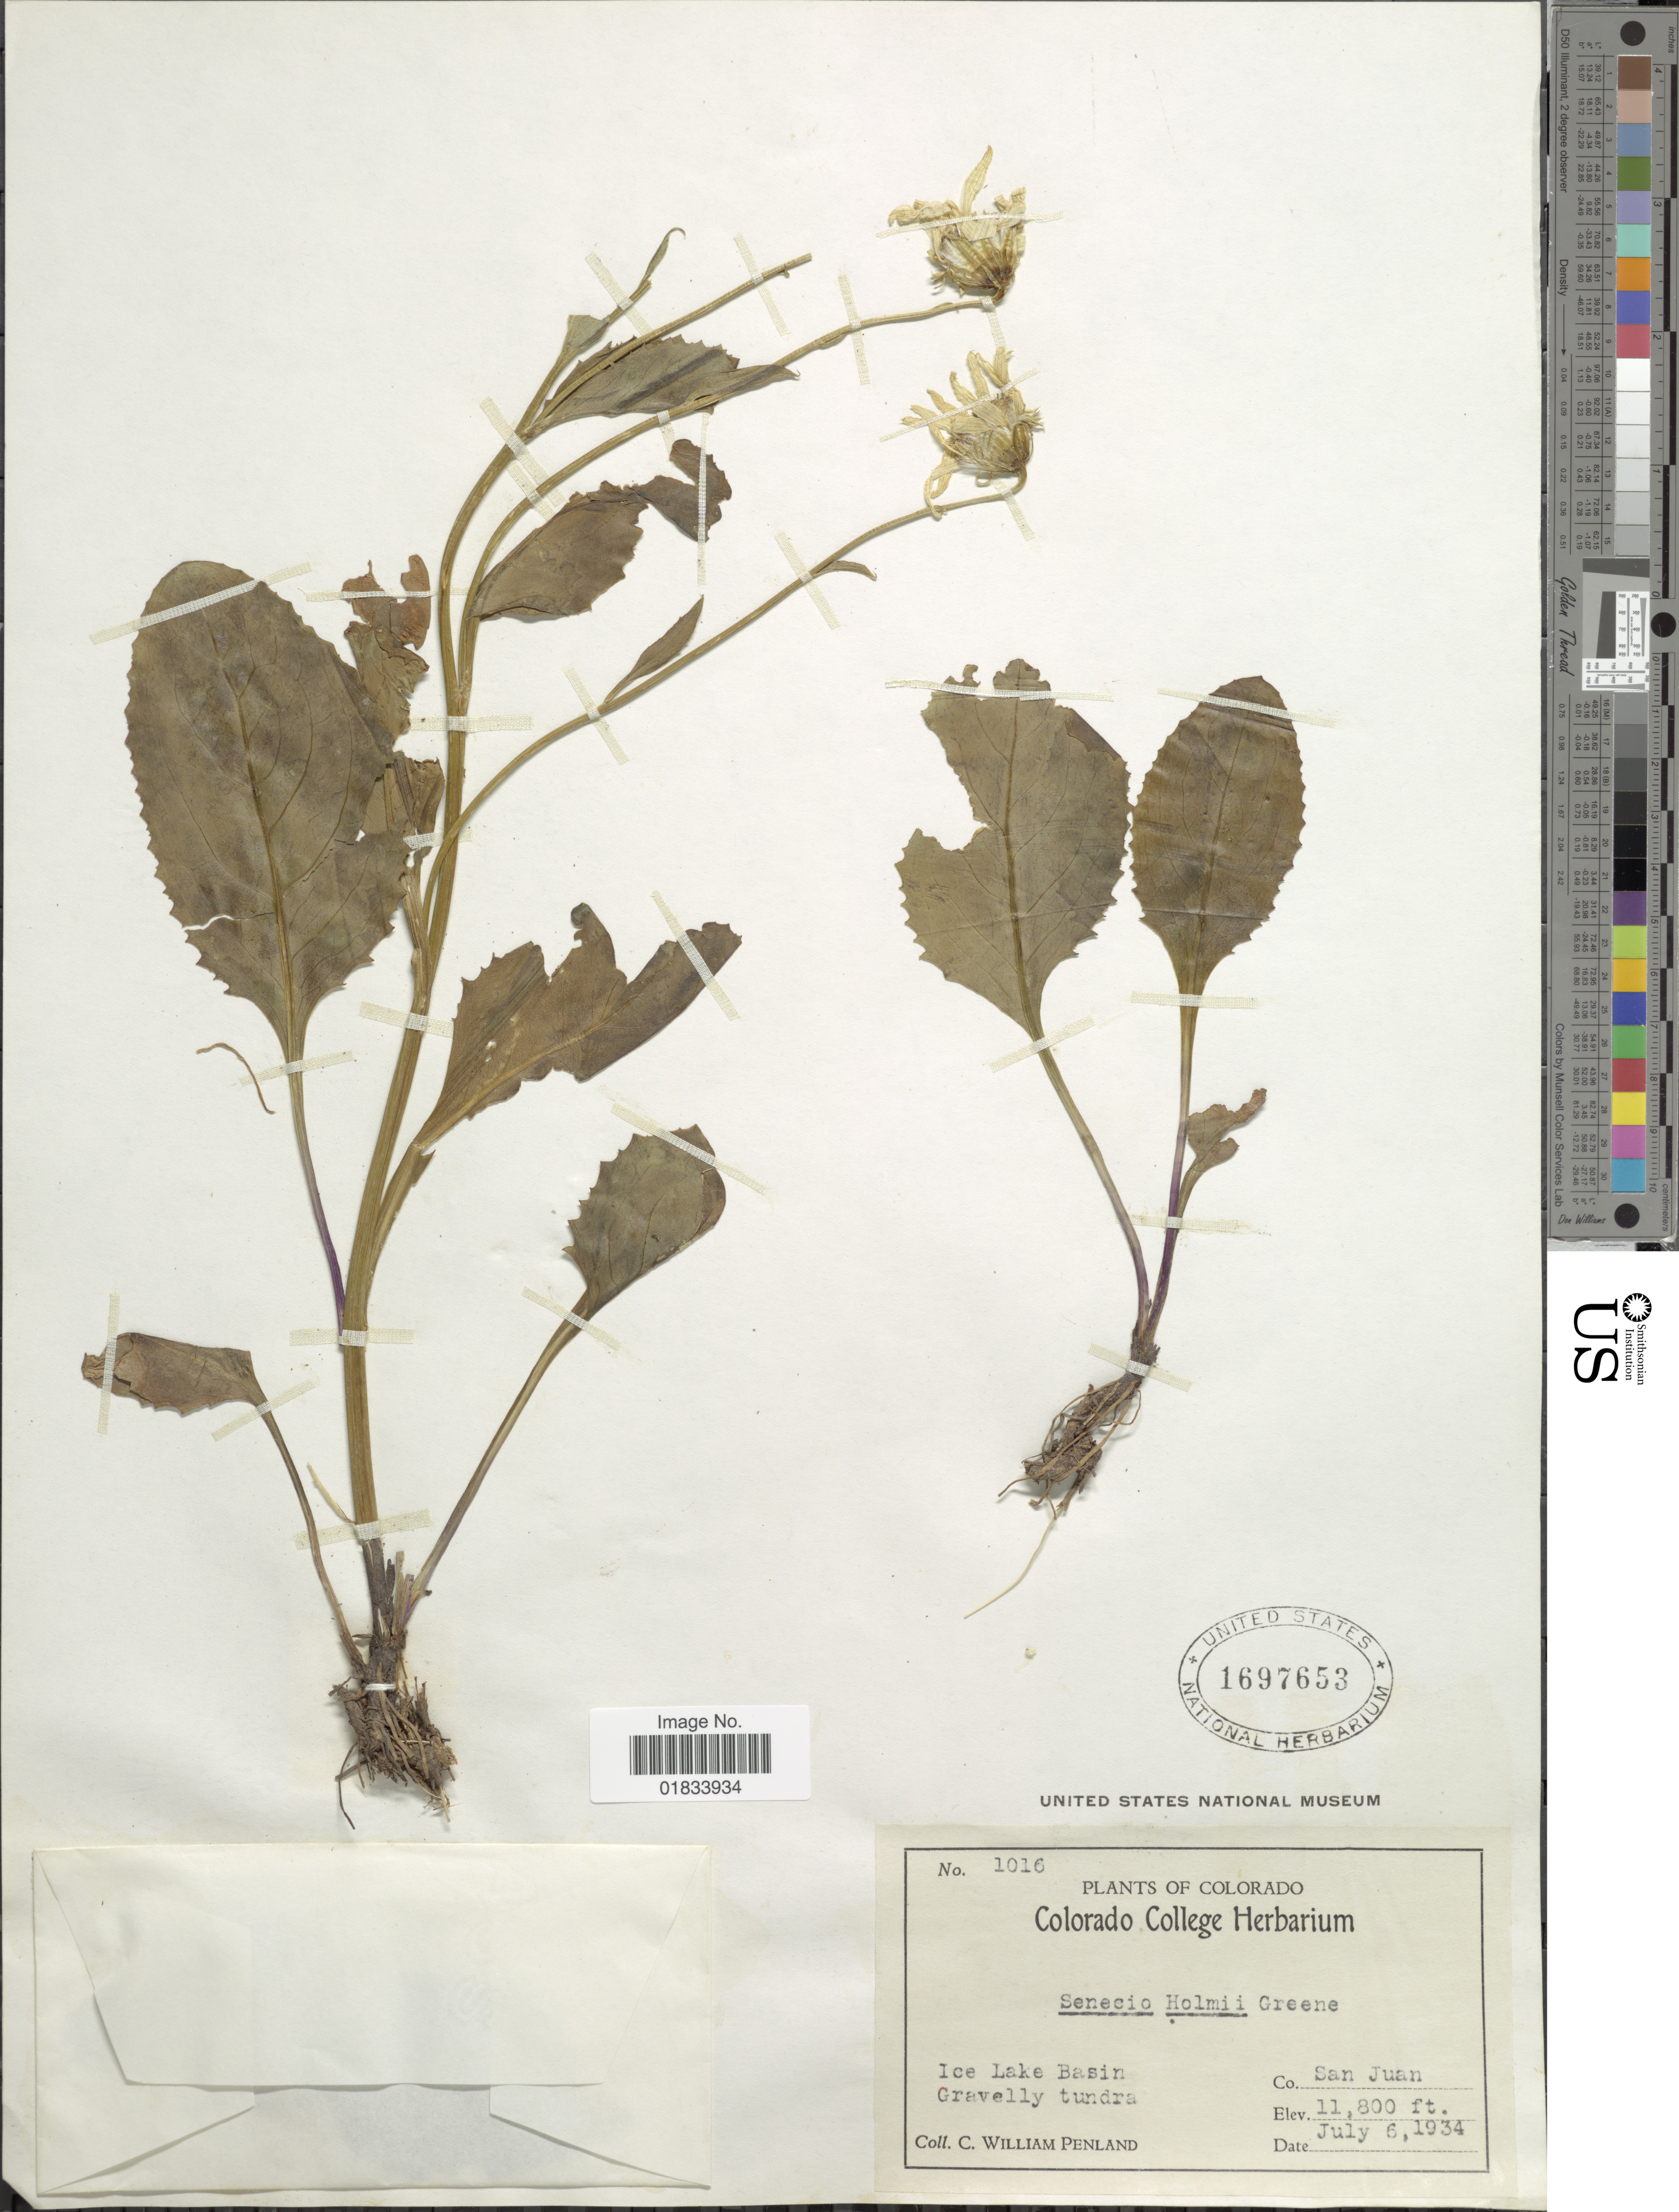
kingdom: Plantae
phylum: Tracheophyta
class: Magnoliopsida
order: Asterales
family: Asteraceae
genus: Senecio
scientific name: Senecio amplectens var. holmii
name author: (Greene) Harrington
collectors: C. W. Penland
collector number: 1016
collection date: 1934-07-06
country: United States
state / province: Colorado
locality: Ice Lake Basin, Co. San Juan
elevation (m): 3597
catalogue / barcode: US 1697653